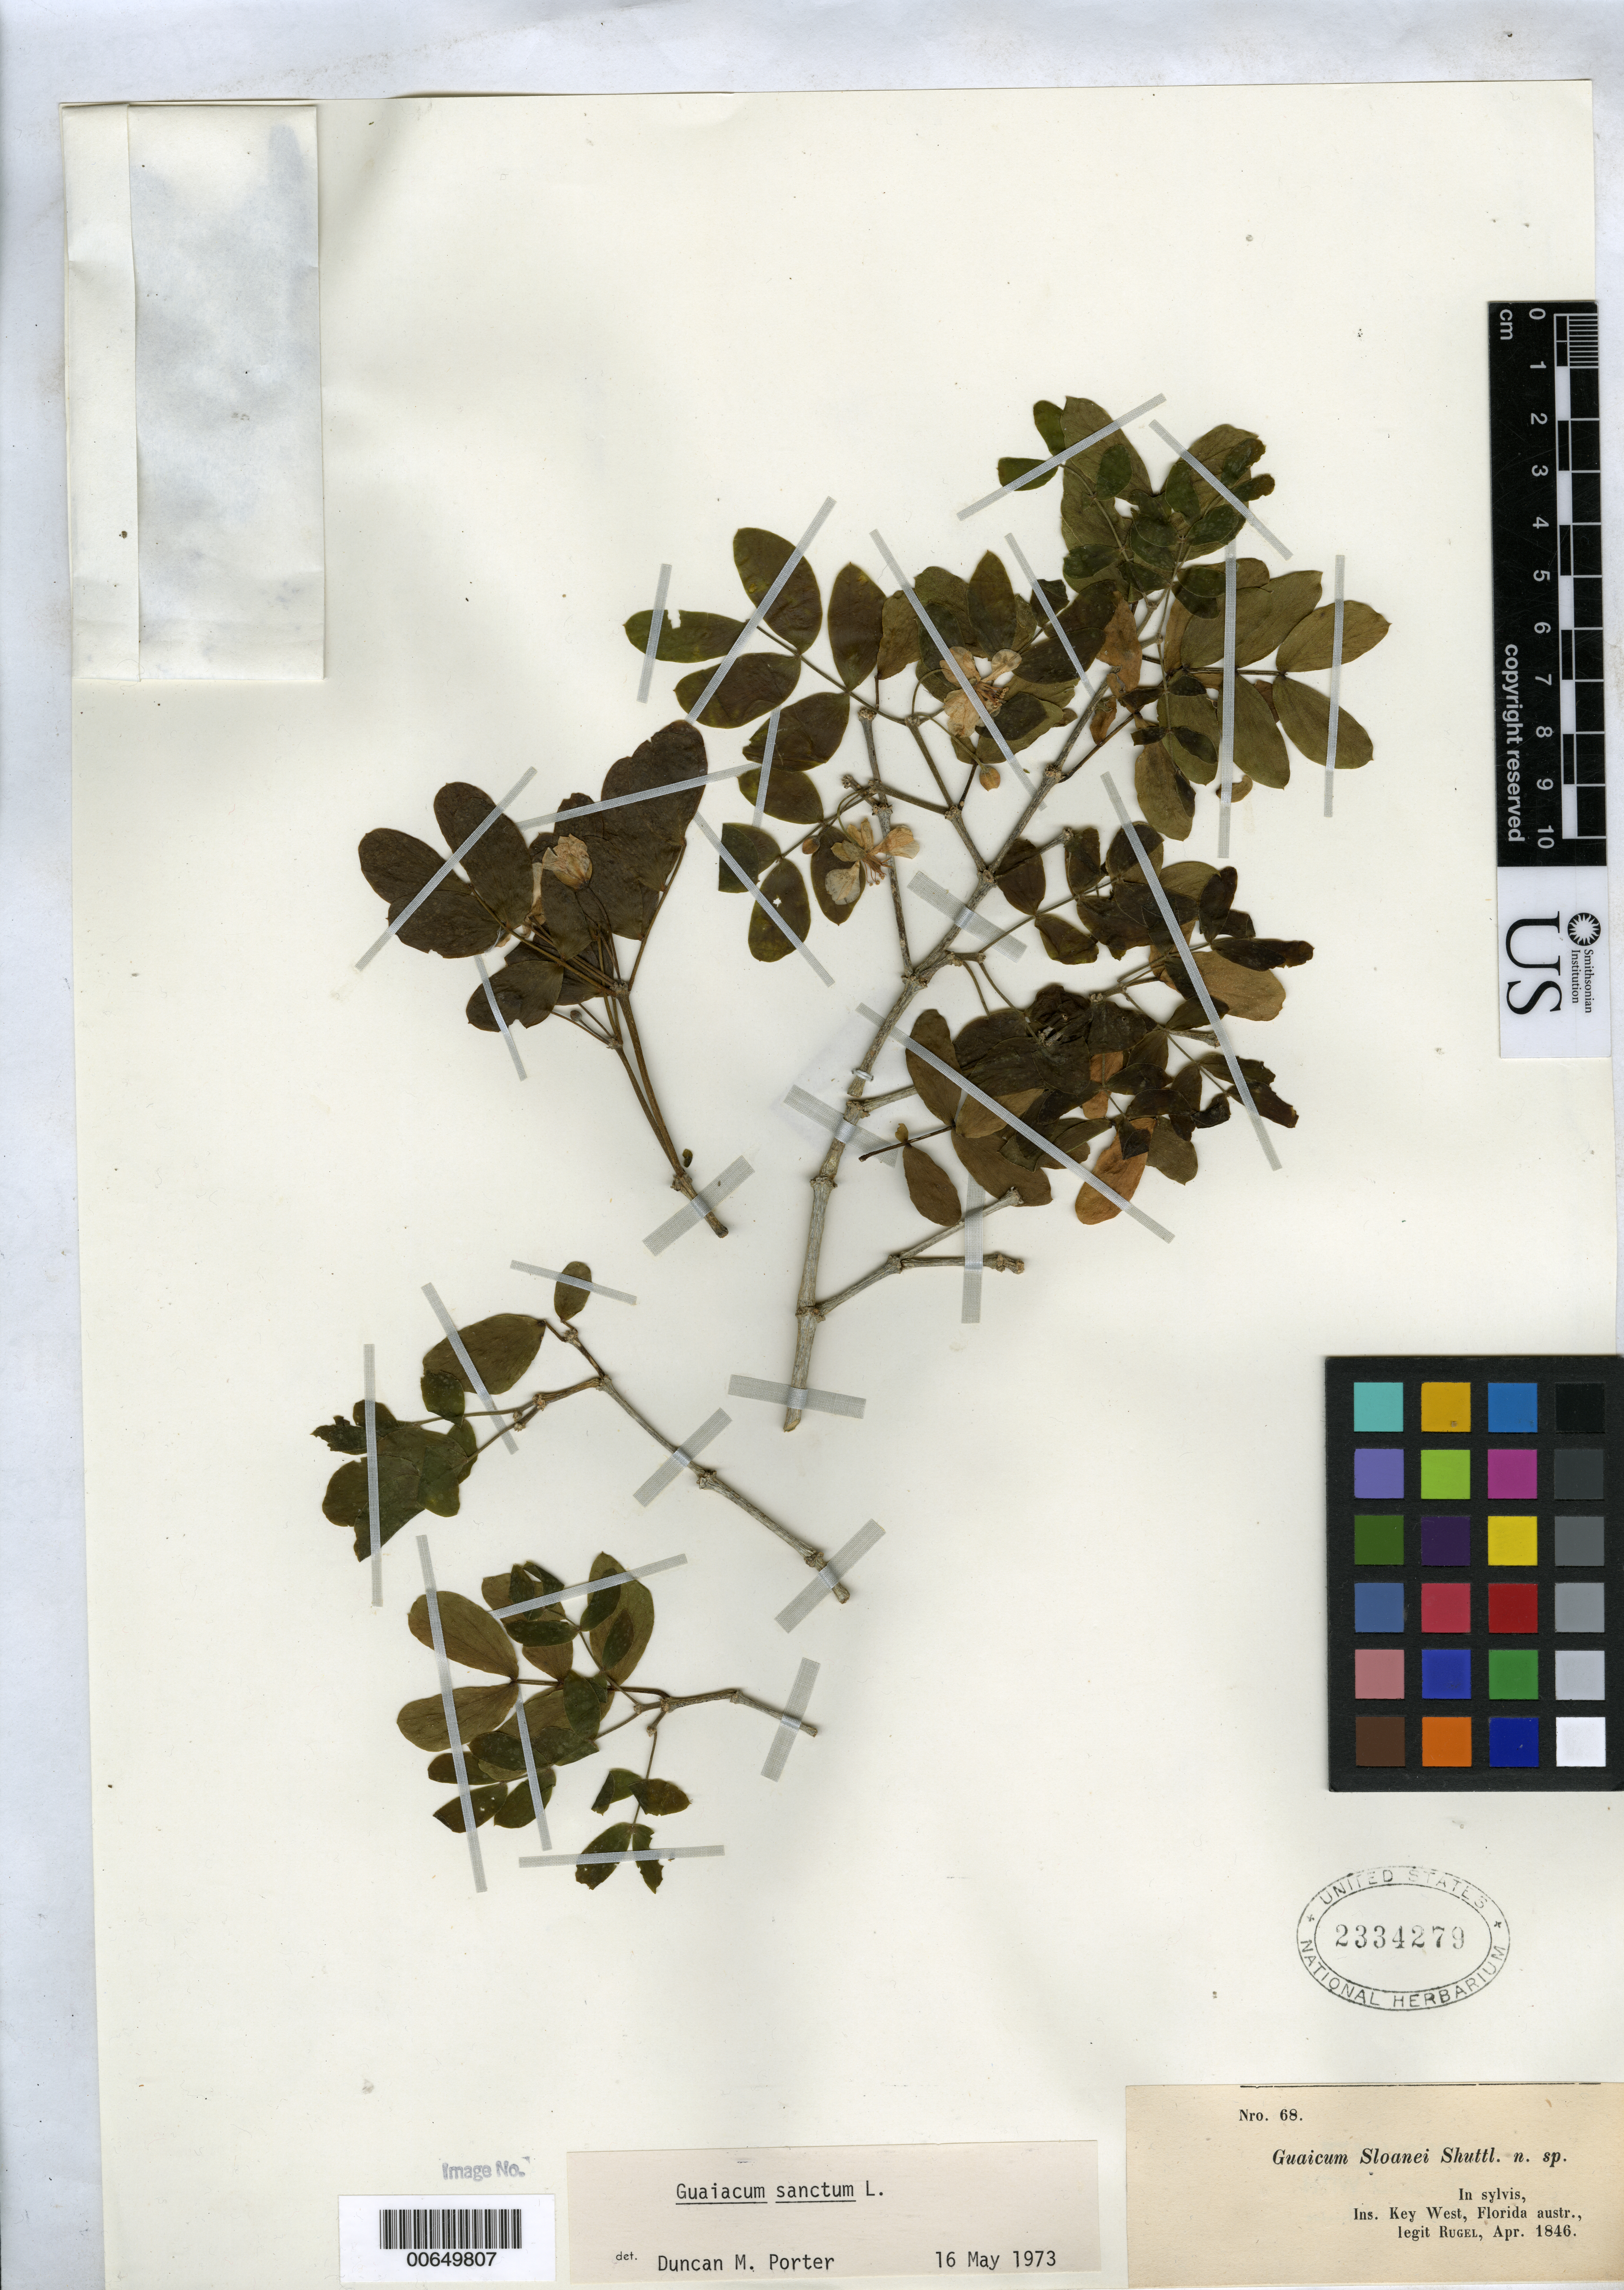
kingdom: Plantae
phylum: Tracheophyta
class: Magnoliopsida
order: Zygophyllales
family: Zygophyllaceae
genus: Guaiacum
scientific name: Guaiacum sanctum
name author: L.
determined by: Porter, D. M.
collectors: F. Rugel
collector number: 68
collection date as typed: Apr 1846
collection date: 1846-04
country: United States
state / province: Florida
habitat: In silvis.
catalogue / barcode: US 2334279